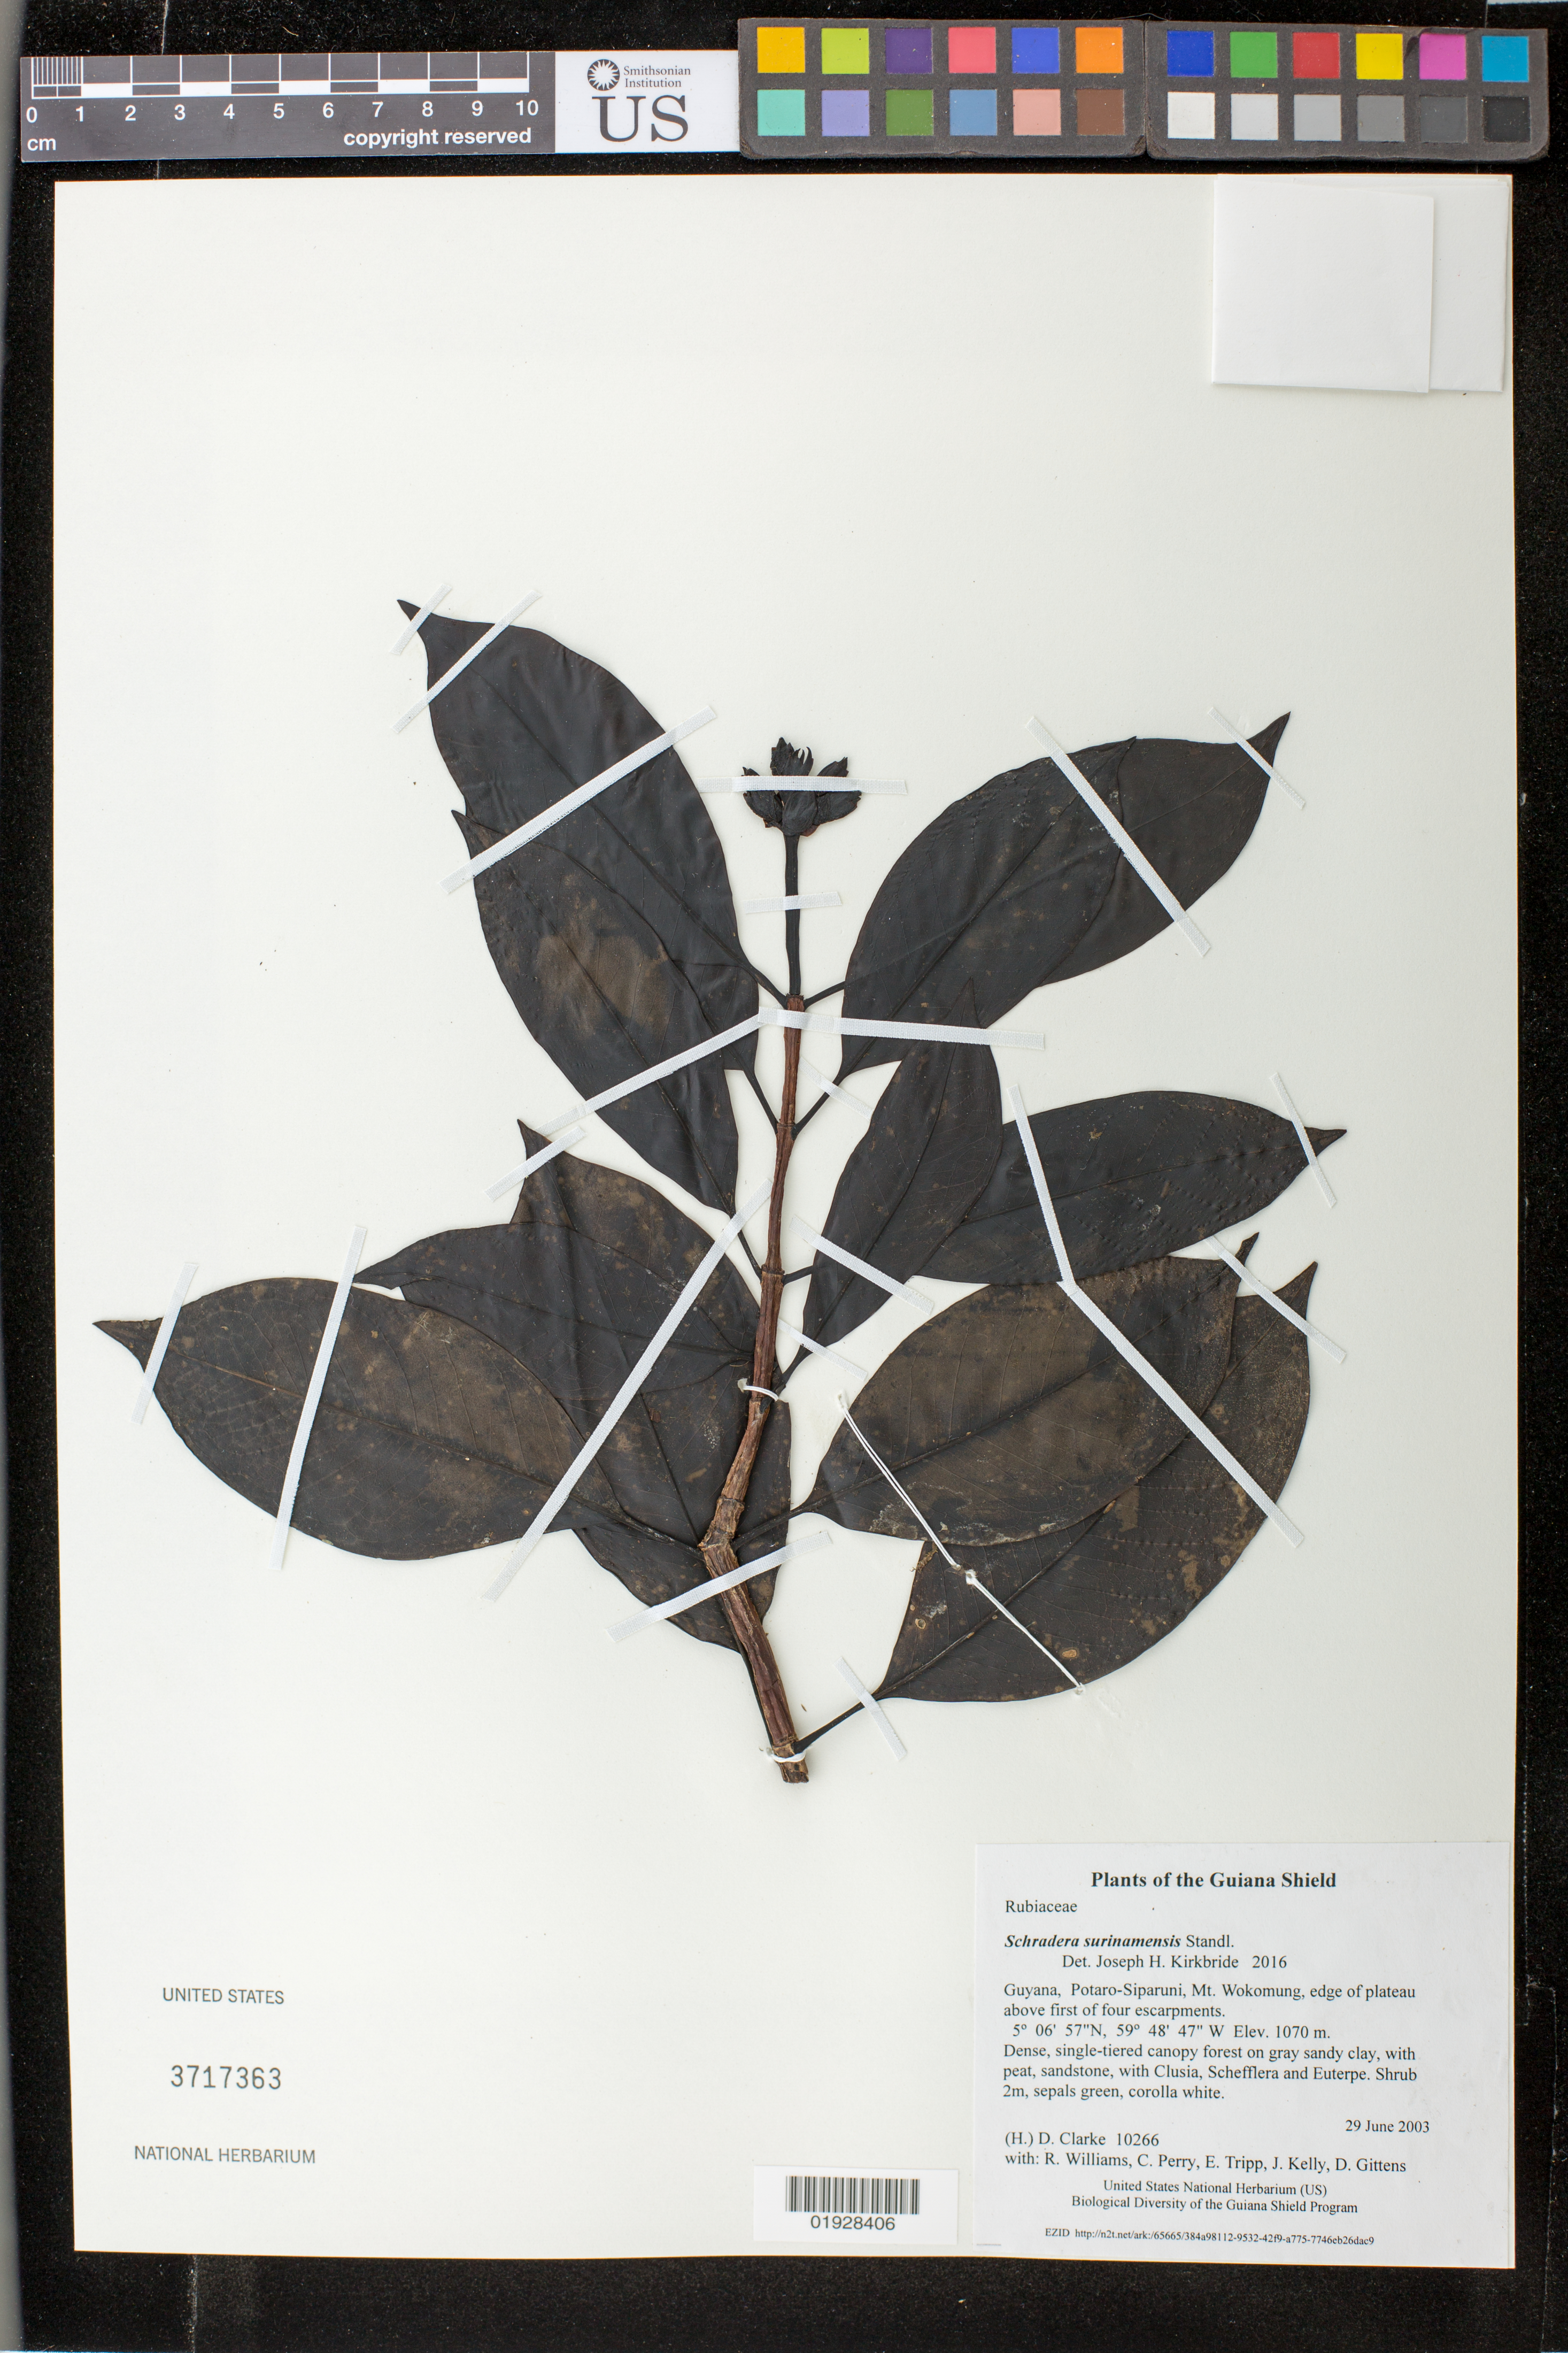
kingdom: Plantae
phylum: Tracheophyta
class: Magnoliopsida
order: Gentianales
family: Rubiaceae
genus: Schradera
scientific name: Schradera surinamensis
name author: Standl.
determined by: Kirkbride, J. H.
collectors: H. D. Clarke, R. Williams, C. Perry, E. Tripp, J. Kelly, D. Gittens & S. R. Stern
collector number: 10266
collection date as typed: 29 June 2003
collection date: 2003-06-29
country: Guyana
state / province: Potaro-Siparuni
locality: Mt. Wokomung, edge of plateau above first of four escarpments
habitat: Dense, single-tiered canopy forest on gray sandy clay, with peat, sandstone, with Clusia, Schefflera and Euterpe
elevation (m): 1070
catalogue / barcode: US 3717363